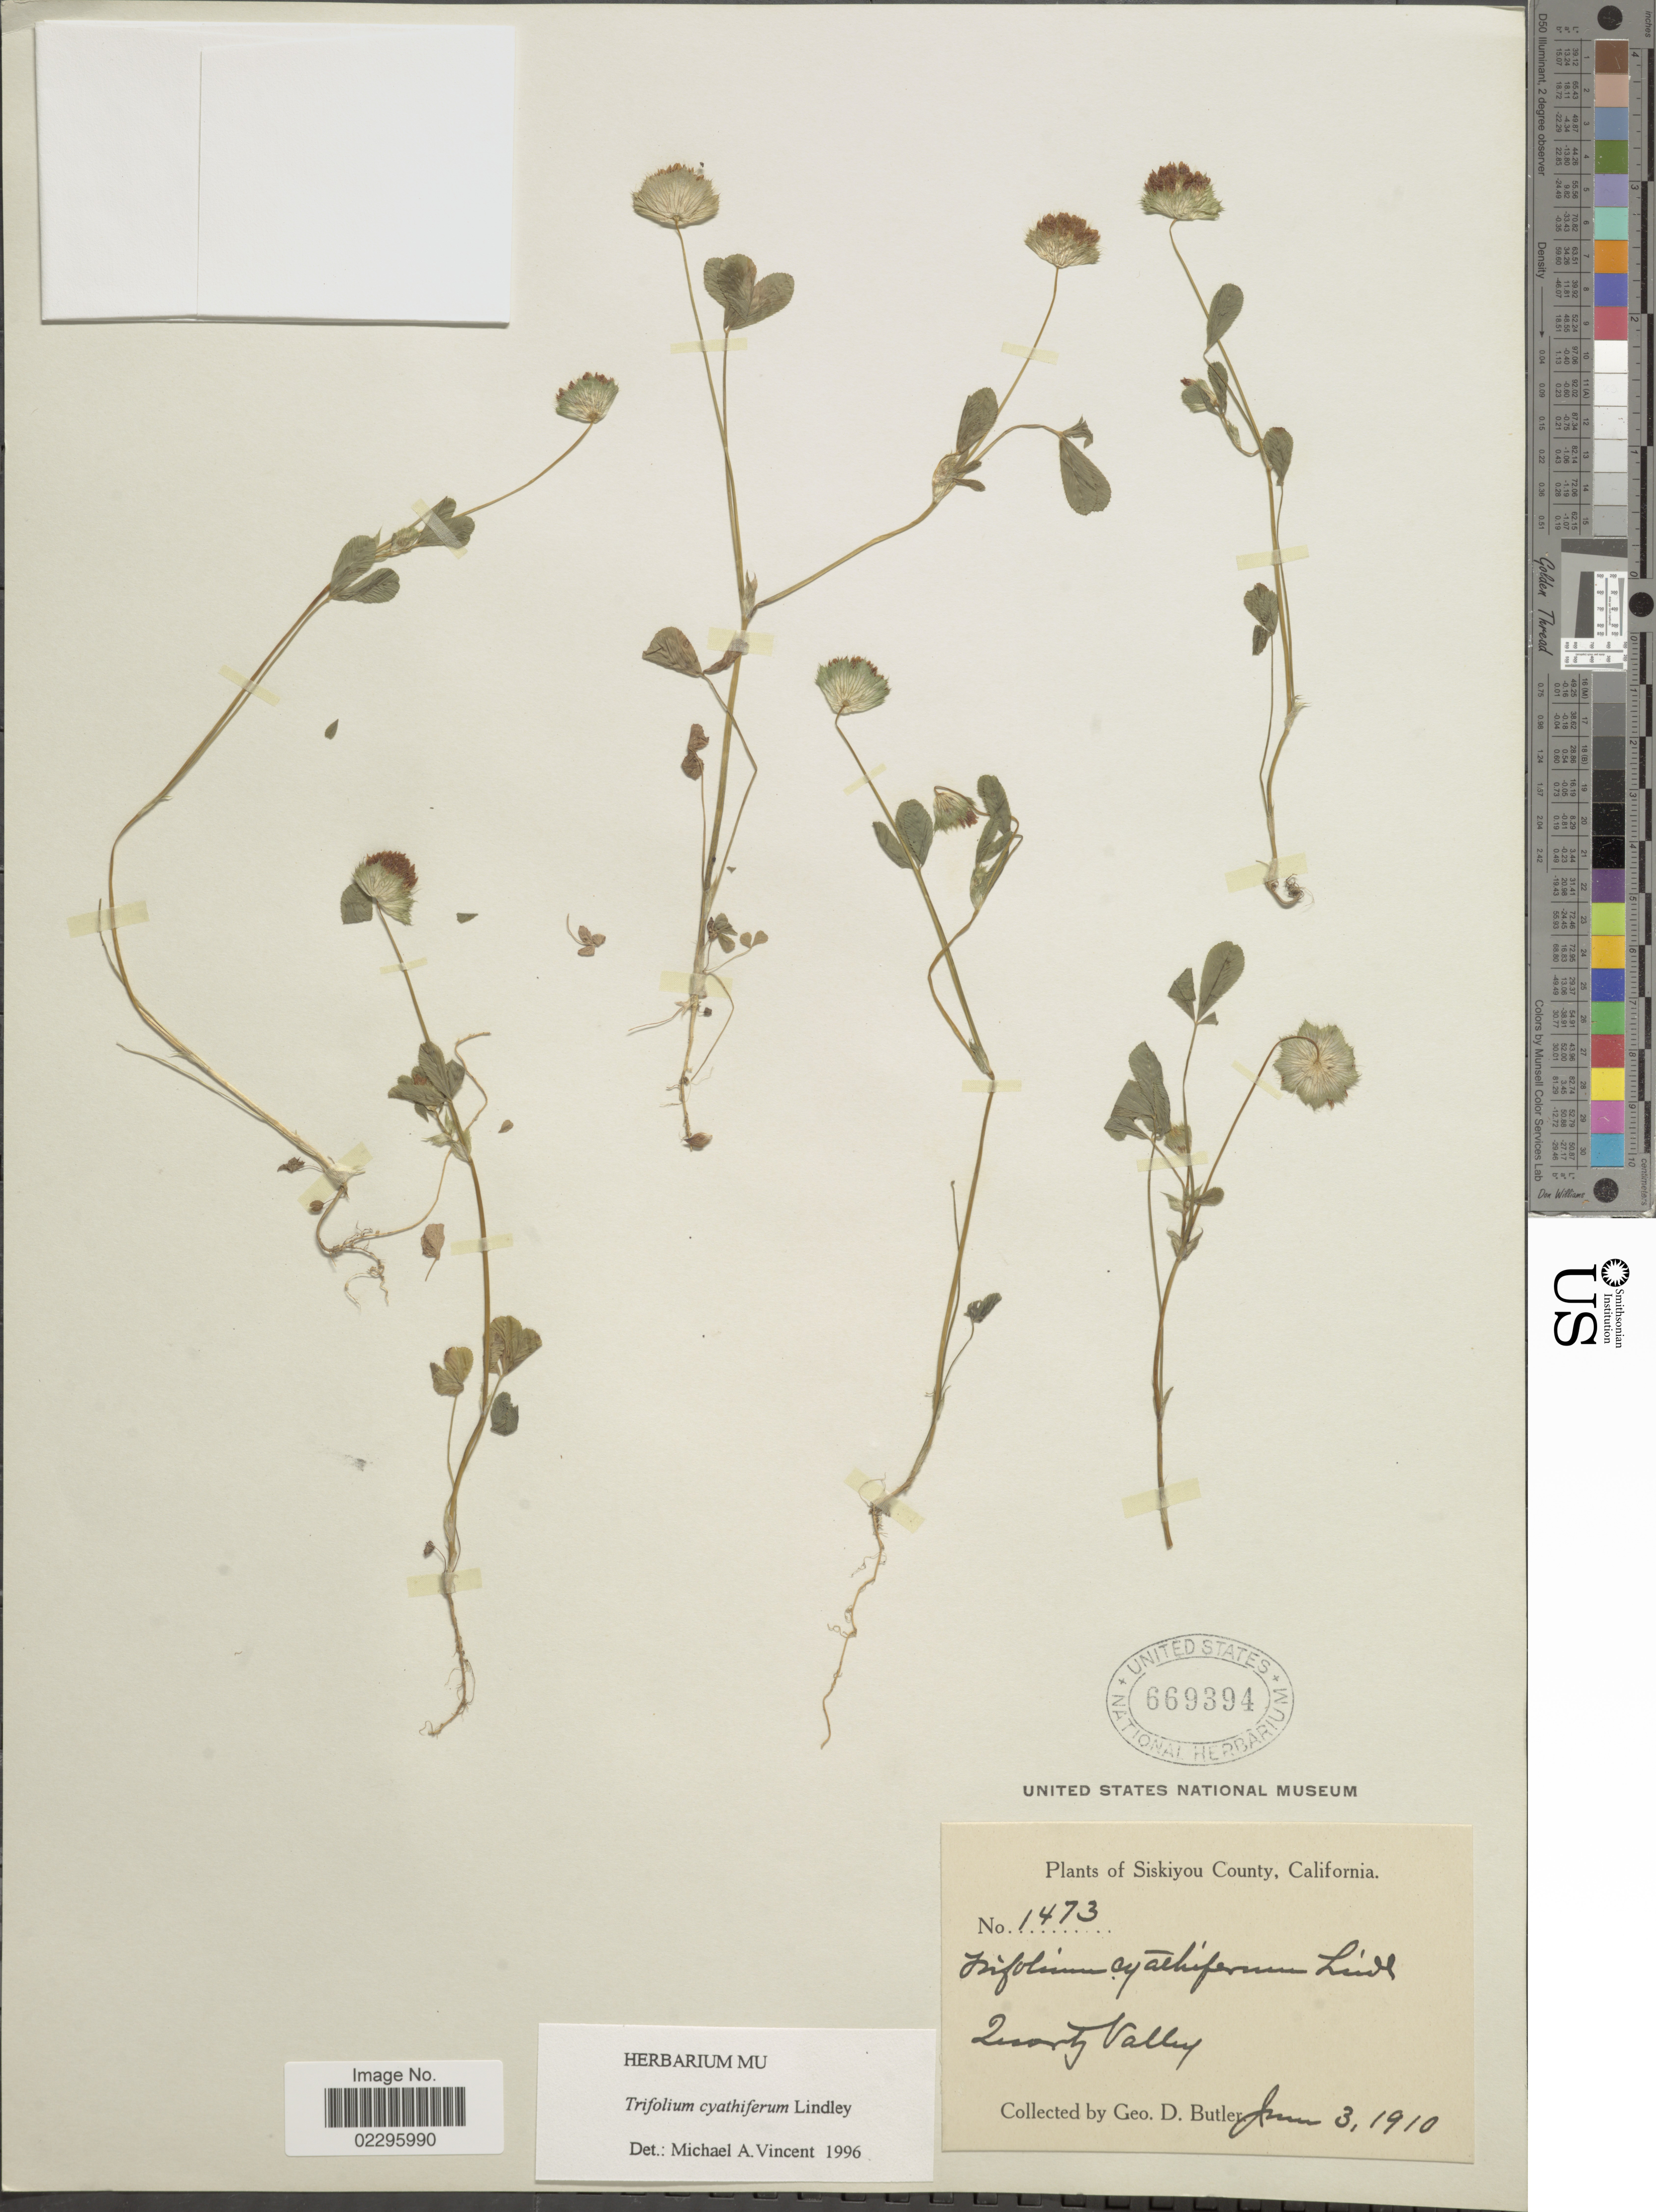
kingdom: Plantae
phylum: Tracheophyta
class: Magnoliopsida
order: Fabales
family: Fabaceae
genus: Trifolium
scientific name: Trifolium cyathiferum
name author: Lindl.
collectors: G. D. Butler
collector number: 1473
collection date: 1910-06-03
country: United States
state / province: California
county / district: Siskiyou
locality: Siskiyou County, Quartz Valley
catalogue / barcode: US 669394